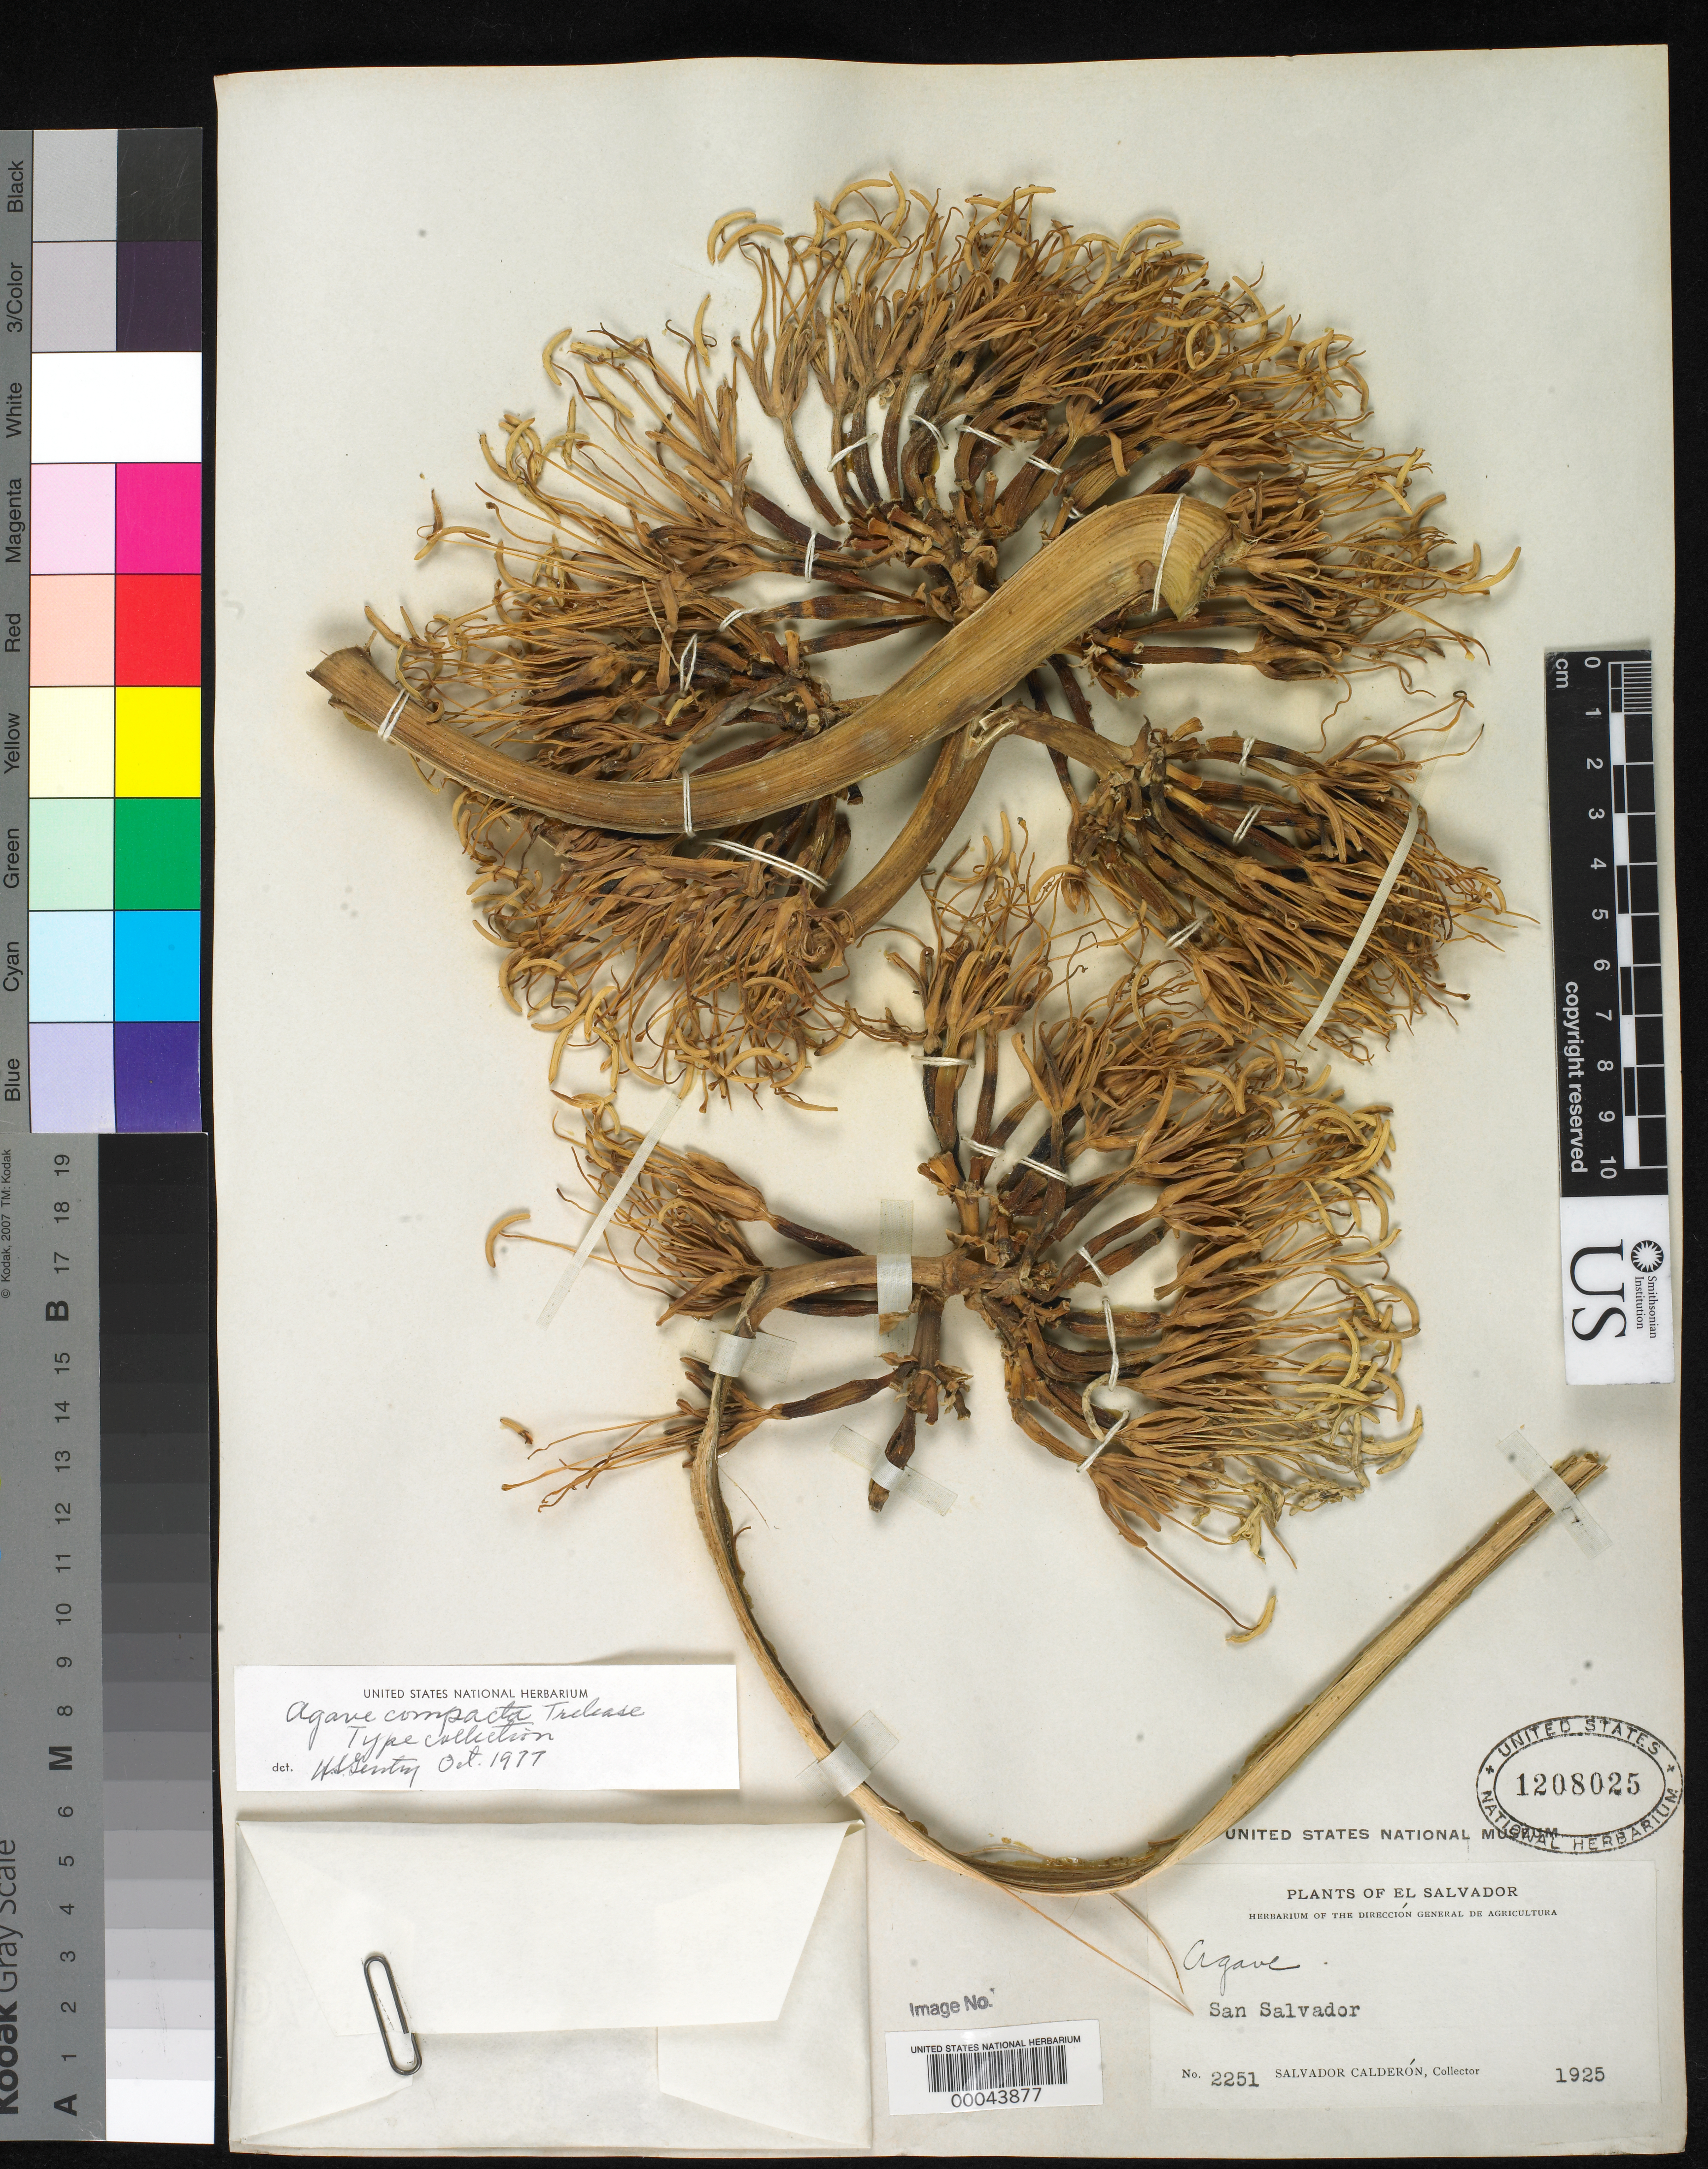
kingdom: Plantae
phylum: Tracheophyta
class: Liliopsida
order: Asparagales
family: Asparagaceae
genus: Agave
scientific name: Agave compacta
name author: Trel.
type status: Isotype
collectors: S. Calderón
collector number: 2251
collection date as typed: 1925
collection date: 1925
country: El Salvador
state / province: San Salvador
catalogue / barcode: US 1208025